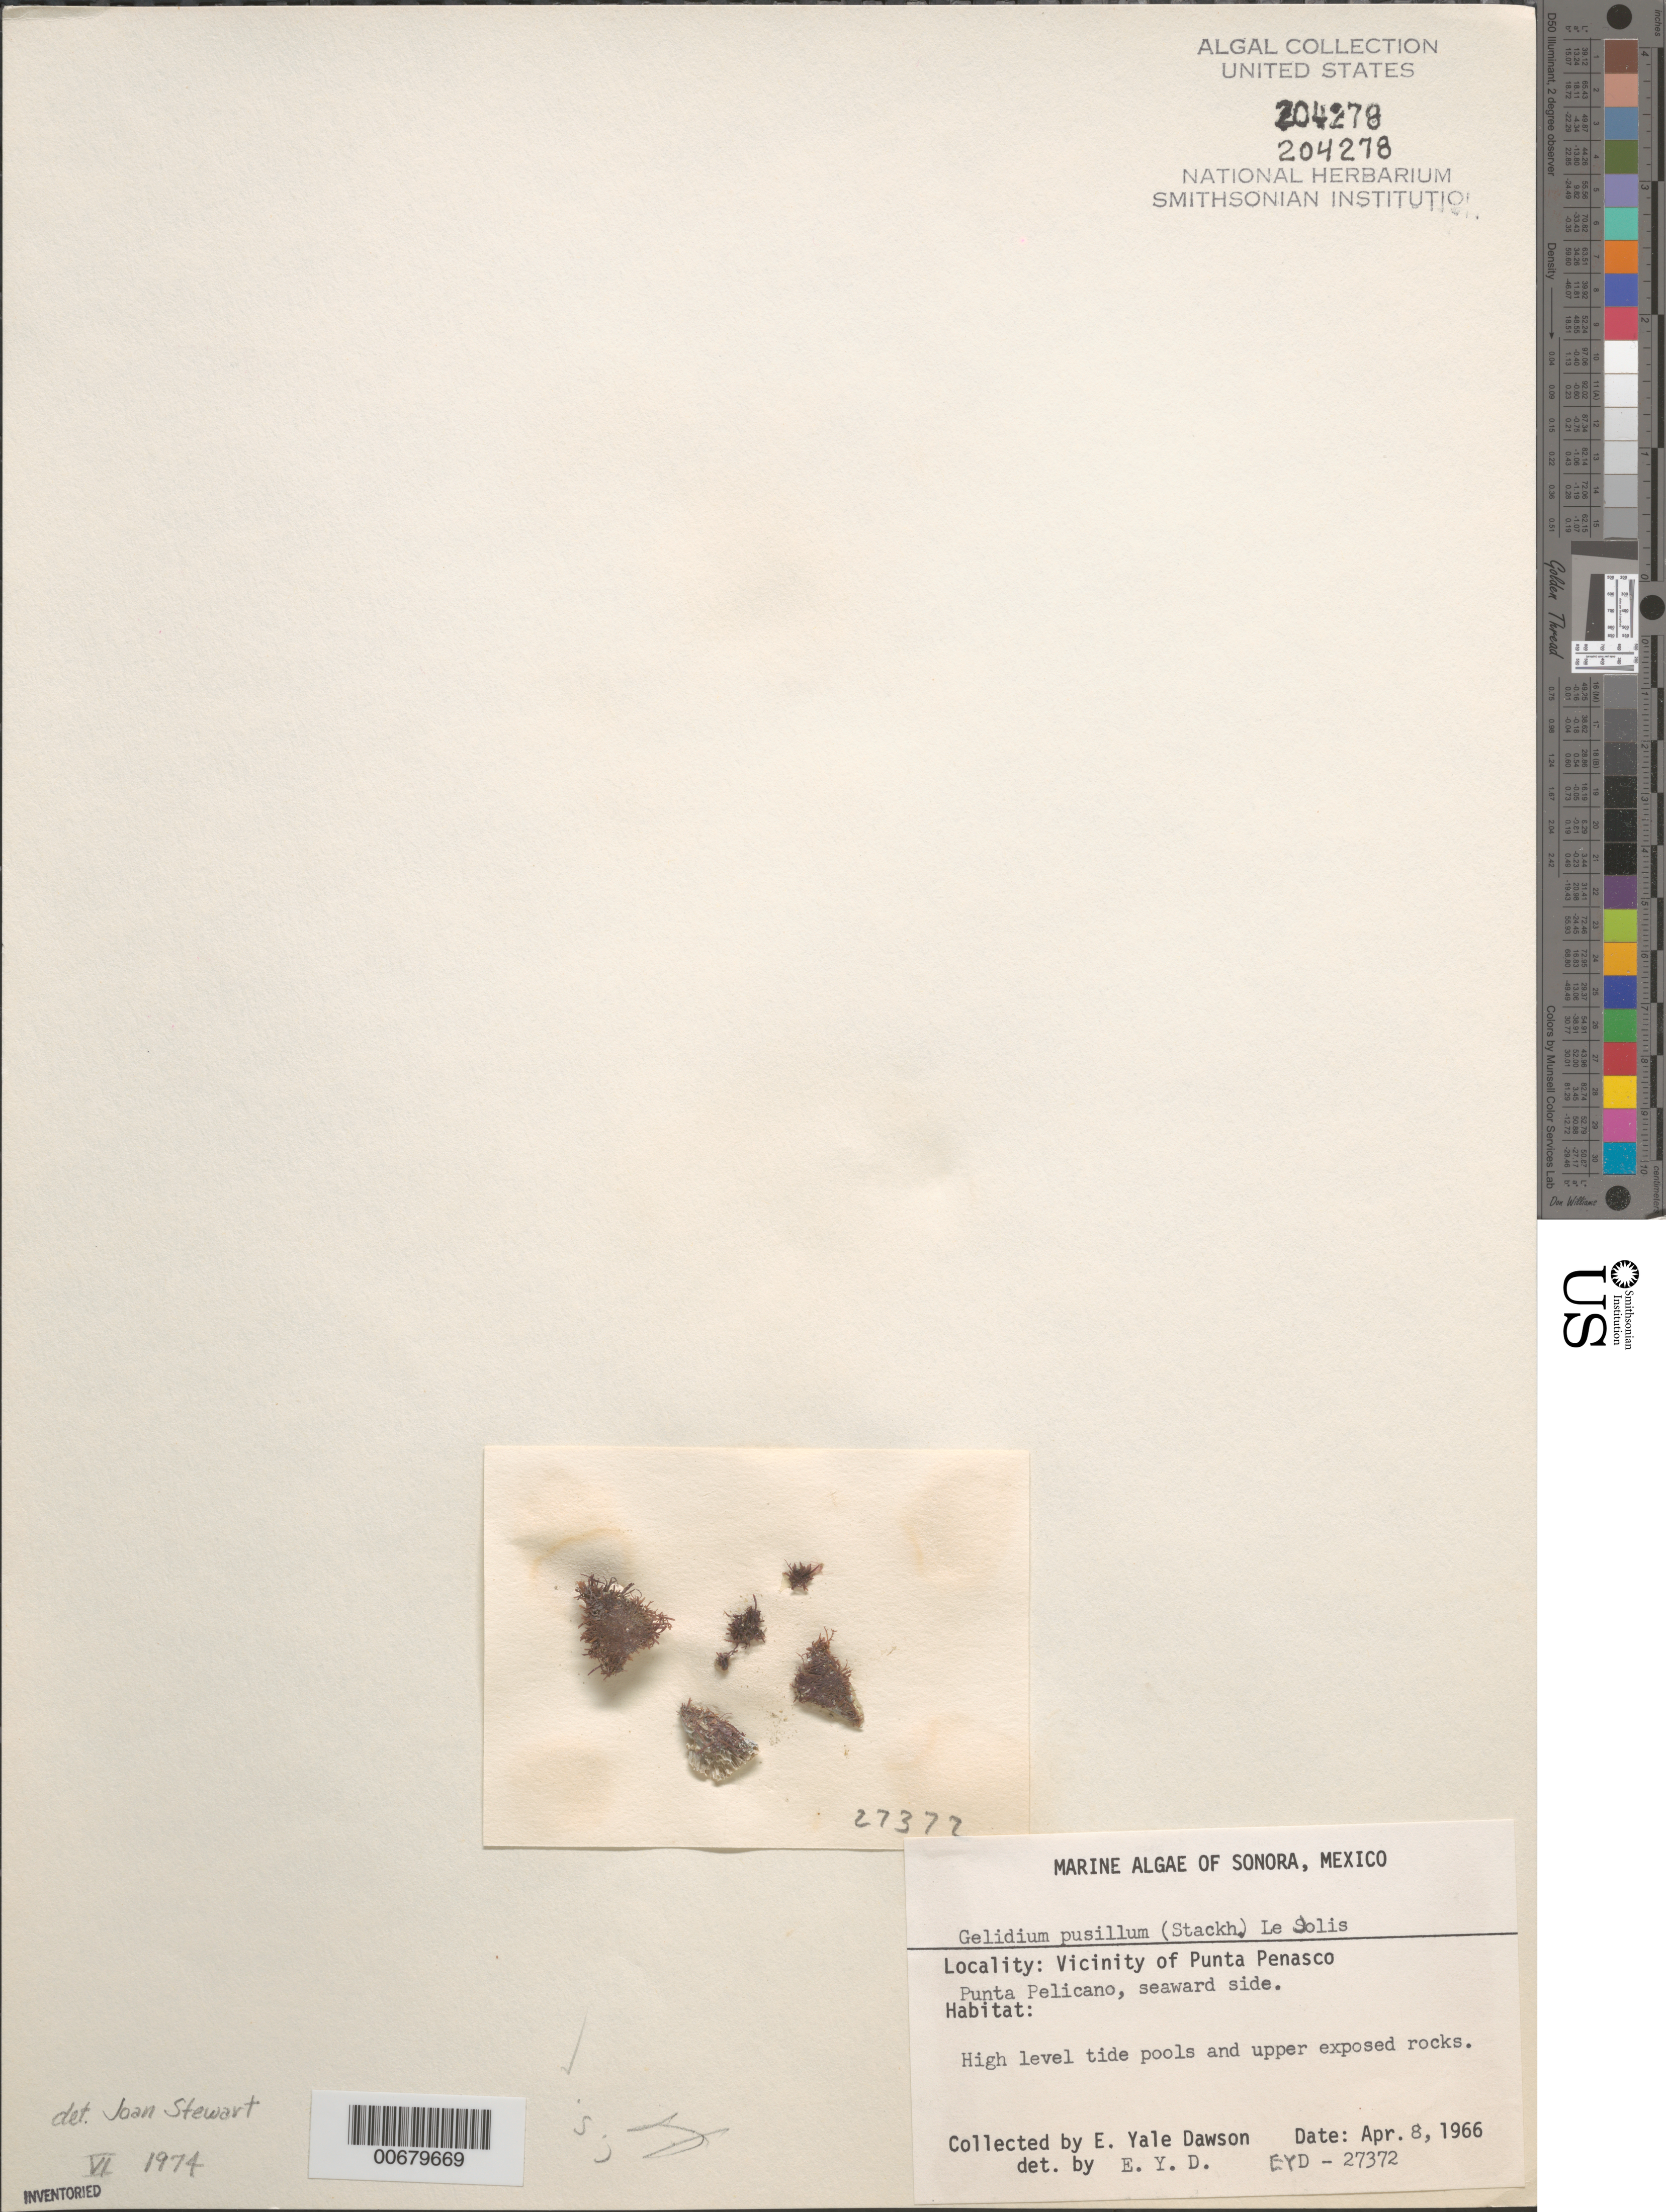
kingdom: Plantae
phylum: Rhodophyta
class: Florideophyceae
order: Gelidiales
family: Gelidiaceae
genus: Gelidium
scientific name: Gelidium pusillum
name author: (Stackh.) Le Jol.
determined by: Dawson, E. Y.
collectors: E. Y. Dawson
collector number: EYD 27372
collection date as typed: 08 Apr 1966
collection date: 1966-04-08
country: Mexico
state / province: Sonora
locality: Punta Pelicano, Punta Penasco area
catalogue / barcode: US 204278